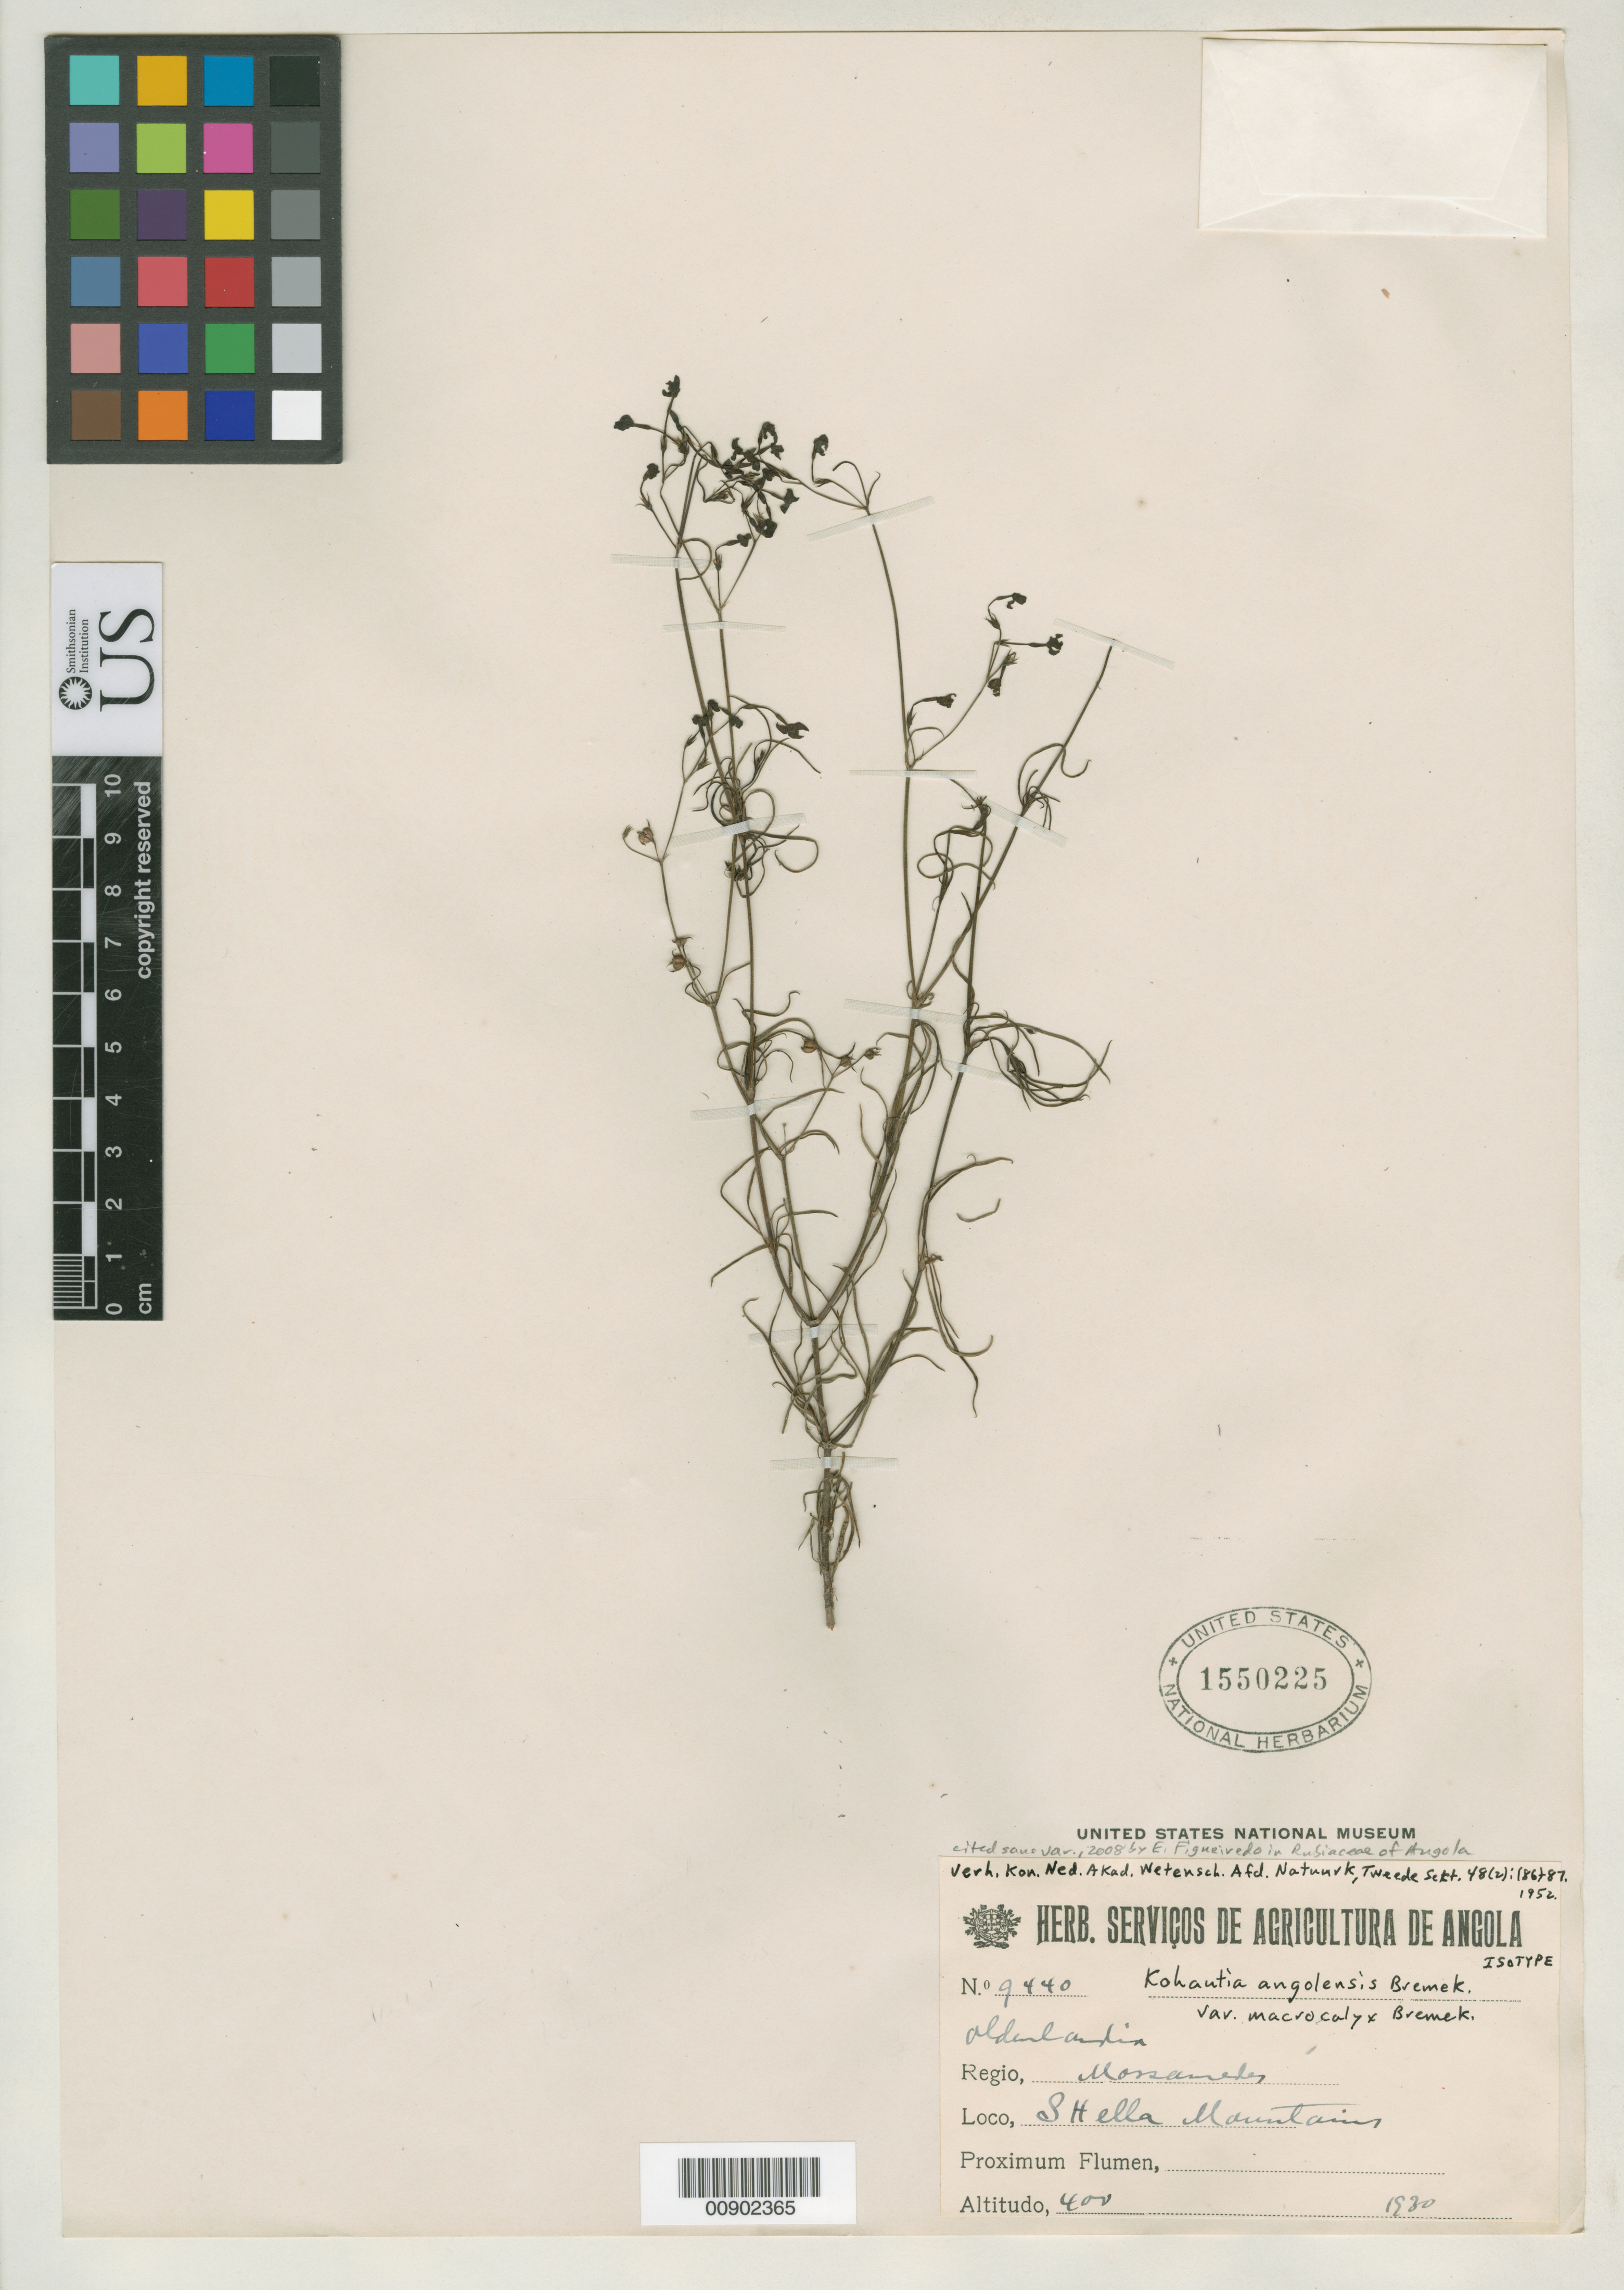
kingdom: Plantae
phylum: Tracheophyta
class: Magnoliopsida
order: Gentianales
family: Rubiaceae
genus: Kohautia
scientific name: Kohautia angolensis var. macrocalyx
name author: Bremek.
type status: Isotype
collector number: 9440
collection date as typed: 1930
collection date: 1930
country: Angola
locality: Regio Mossamedes, Shella Mountains.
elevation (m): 400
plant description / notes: Currently accepted name as cited by E. Figueiredo in Rubiaceae of Angola (2008).; Herb. Serviços de Agricultura de Angola.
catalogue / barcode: US 1550225